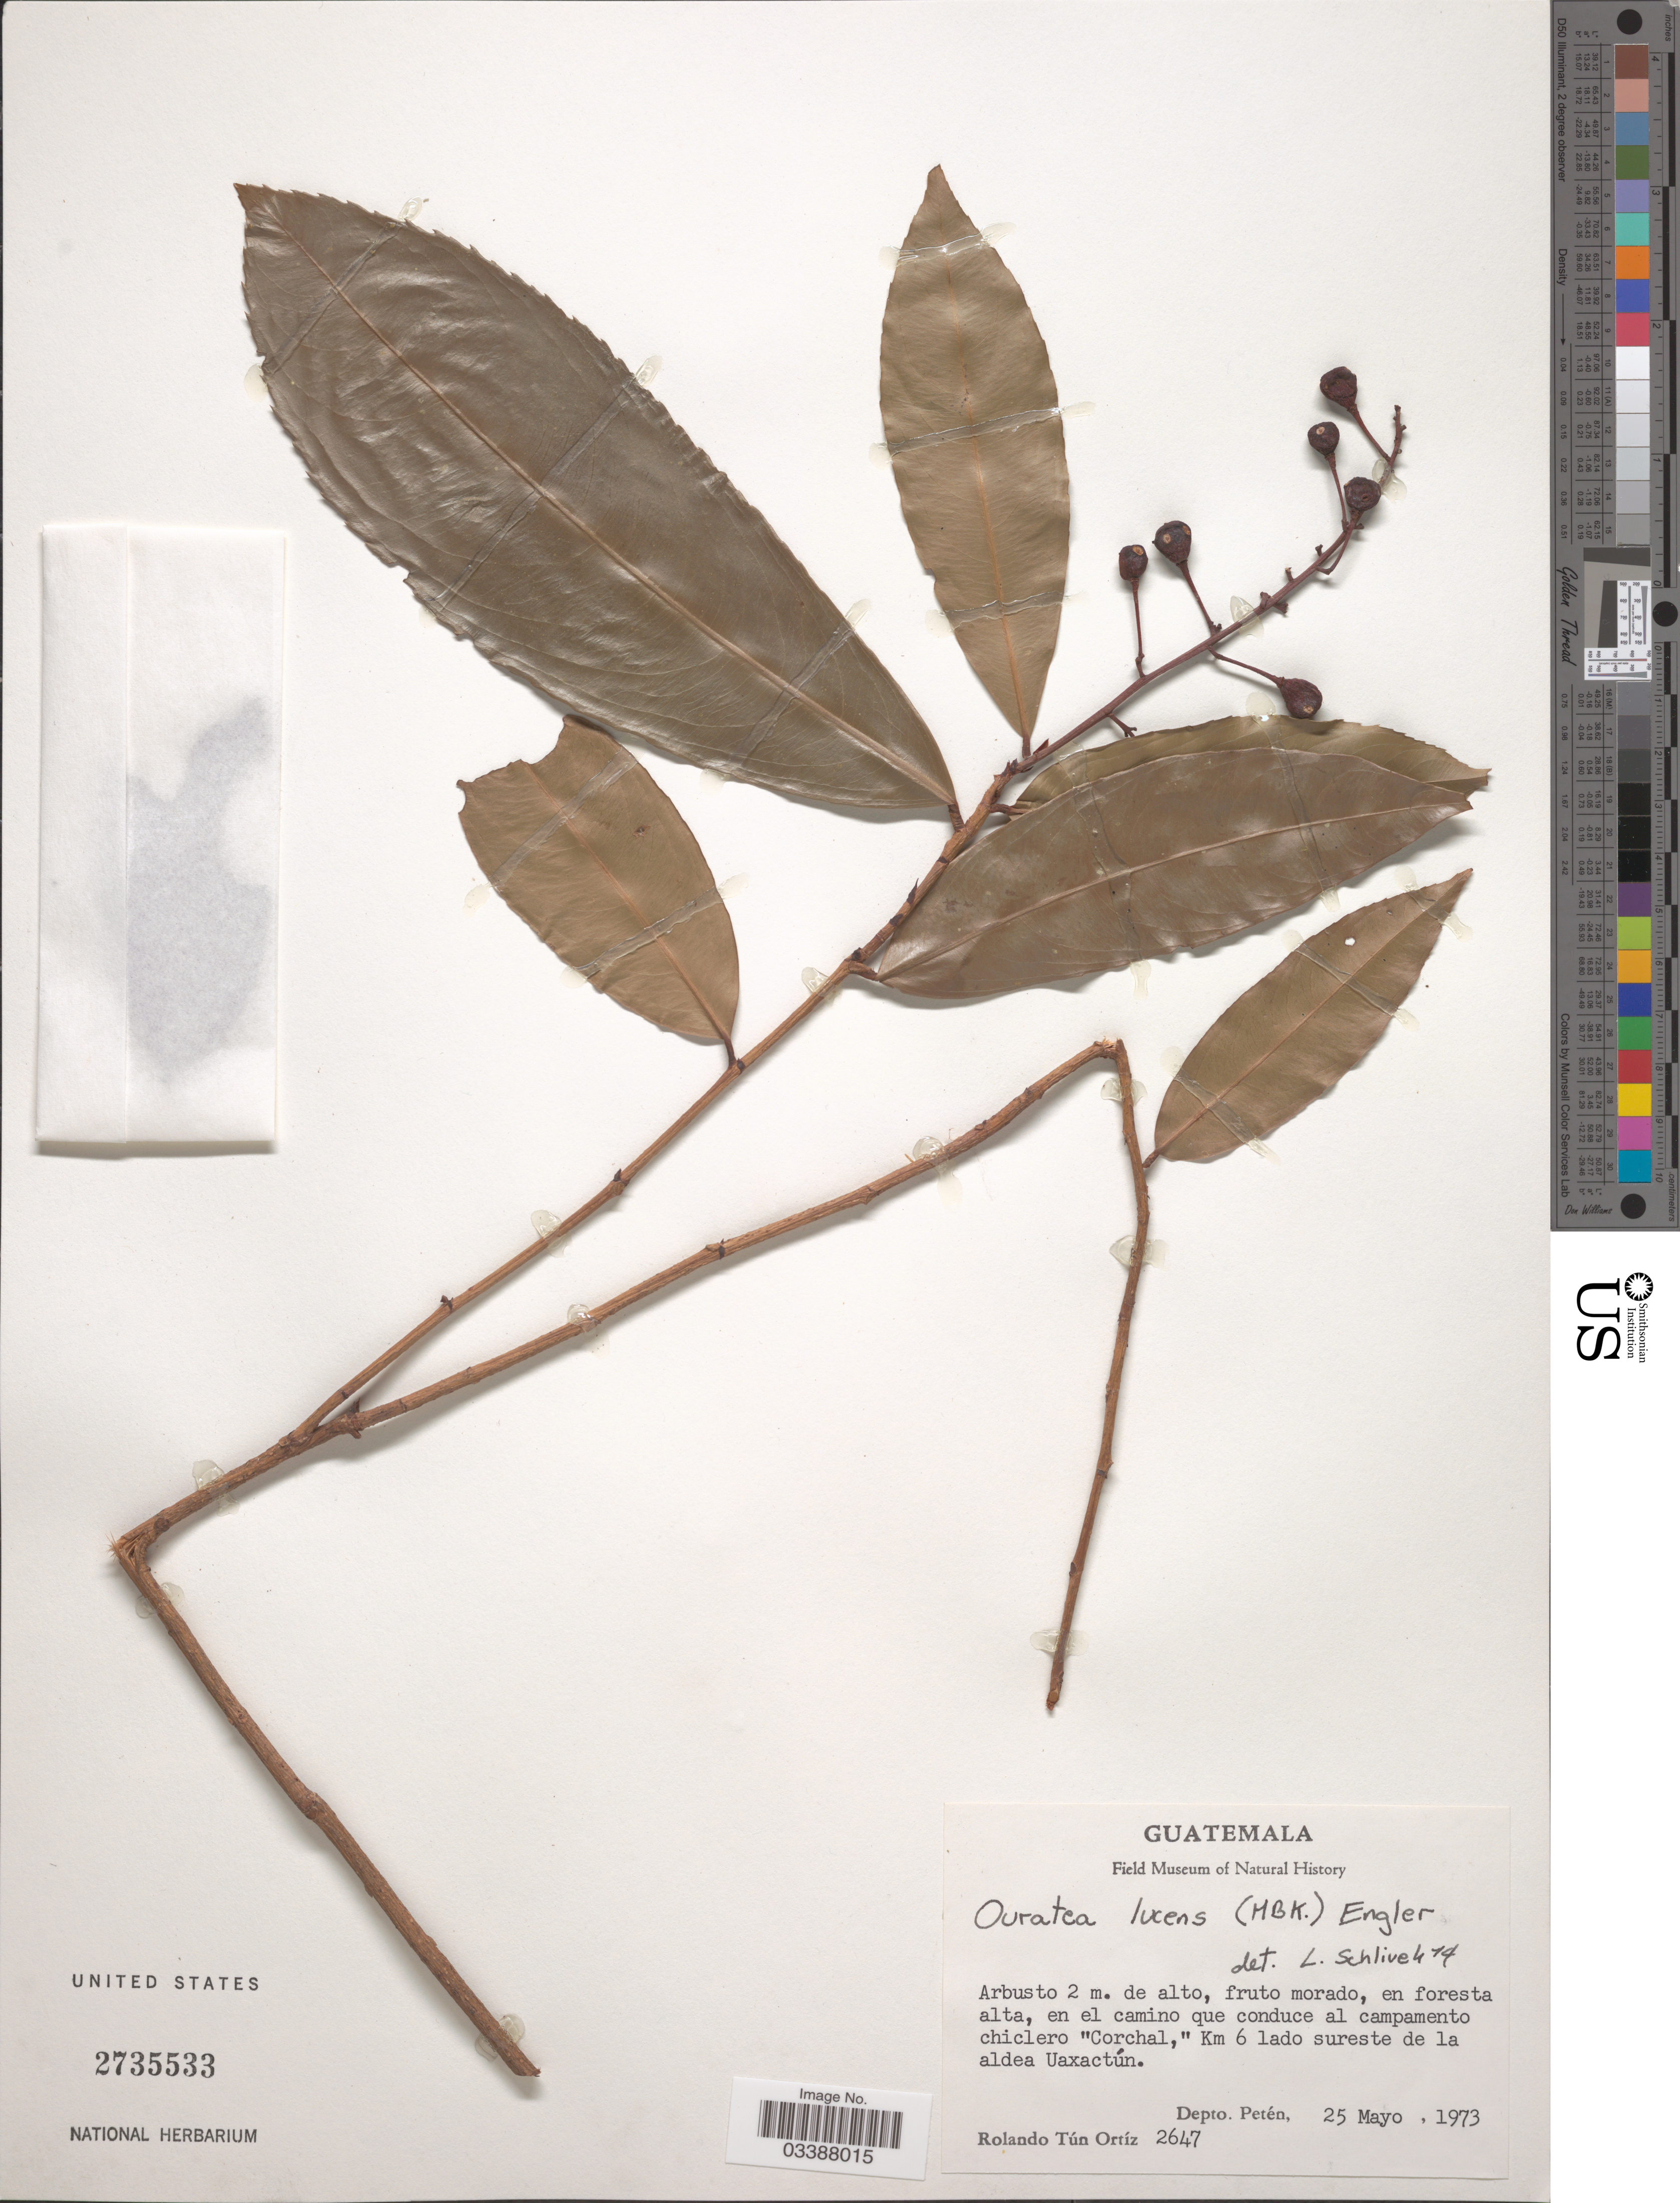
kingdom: Plantae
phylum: Tracheophyta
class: Magnoliopsida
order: Malpighiales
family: Ochnaceae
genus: Ouratea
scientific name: Ouratea lucens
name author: (Kunth) Engl.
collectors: R. T. Ortíz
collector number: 2647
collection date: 1973-05-25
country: Guatemala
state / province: El Petén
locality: En el camino que conduce al campamento chiclero "Corchal," Km 6 lado sureste de la aldea Uaxactún. Depto. Petén.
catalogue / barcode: US 2735533